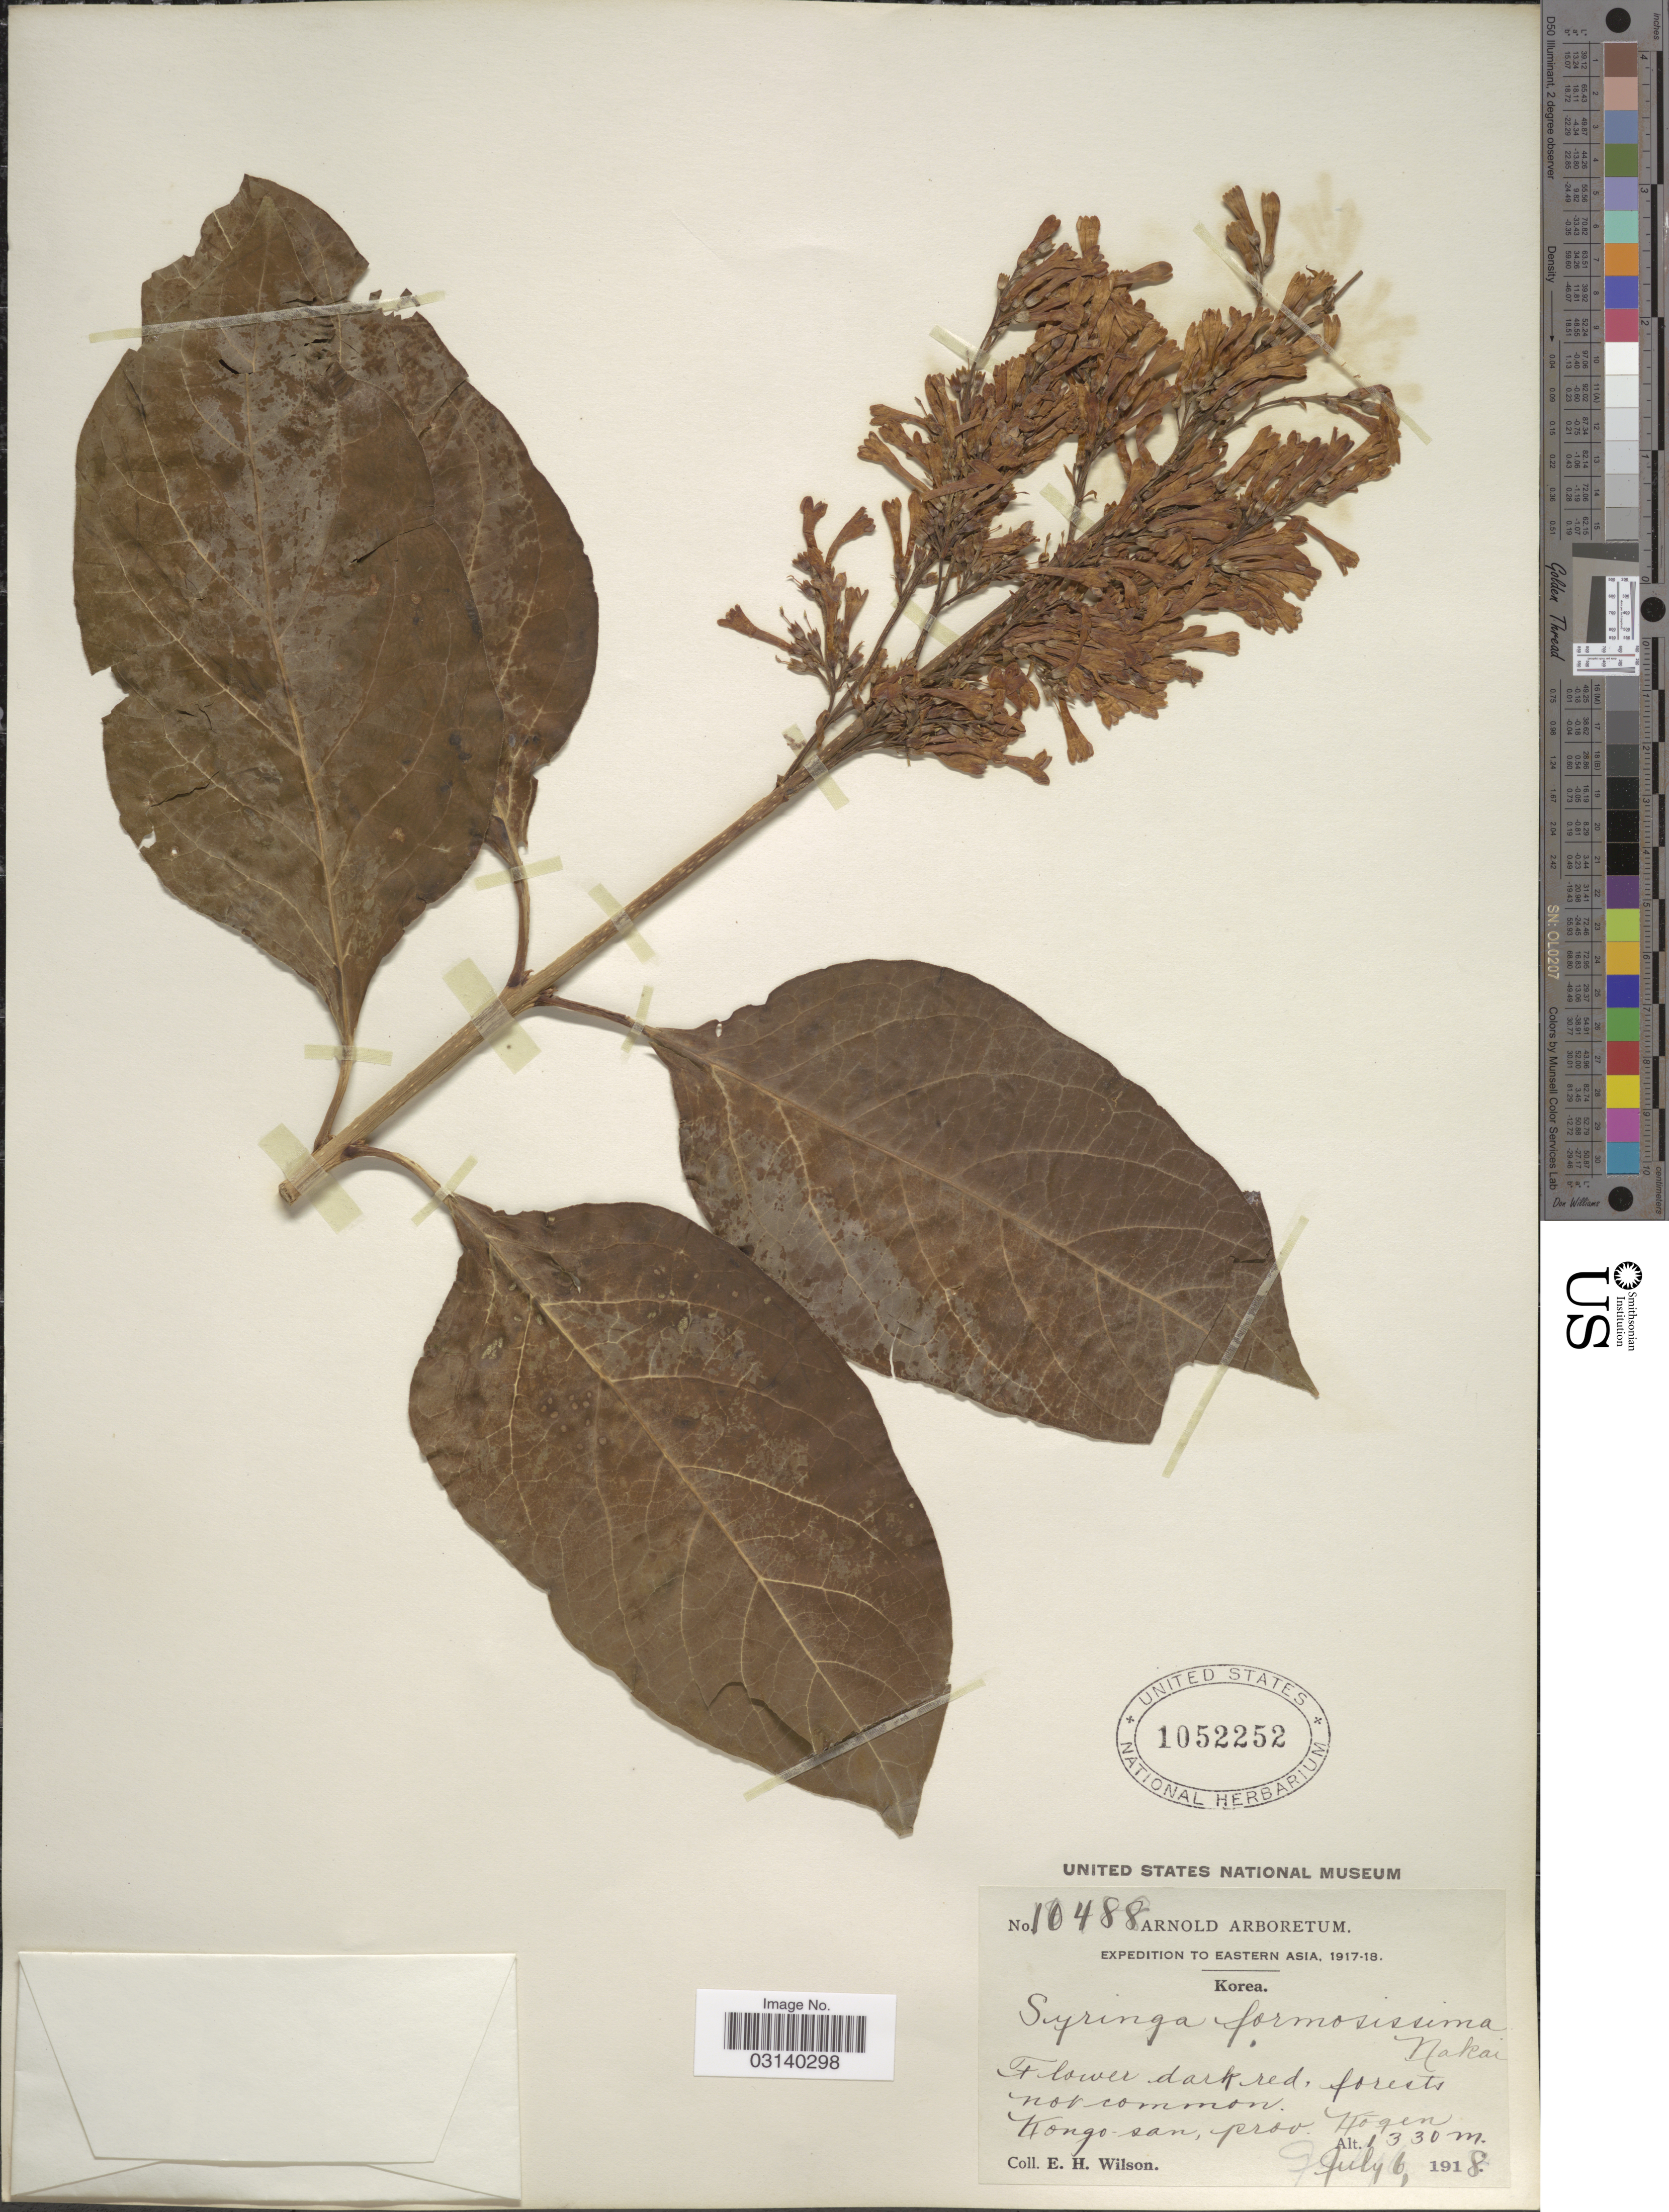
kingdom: Plantae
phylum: Tracheophyta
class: Magnoliopsida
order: Lamiales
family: Oleaceae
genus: Syringa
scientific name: Syringa wolfii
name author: C.K. Schneid.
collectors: E. Wilson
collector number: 10488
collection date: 1918-07-06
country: North Korea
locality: Eastern Asia. Kongo-san, prov. Kogen.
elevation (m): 1330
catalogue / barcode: US 1052252